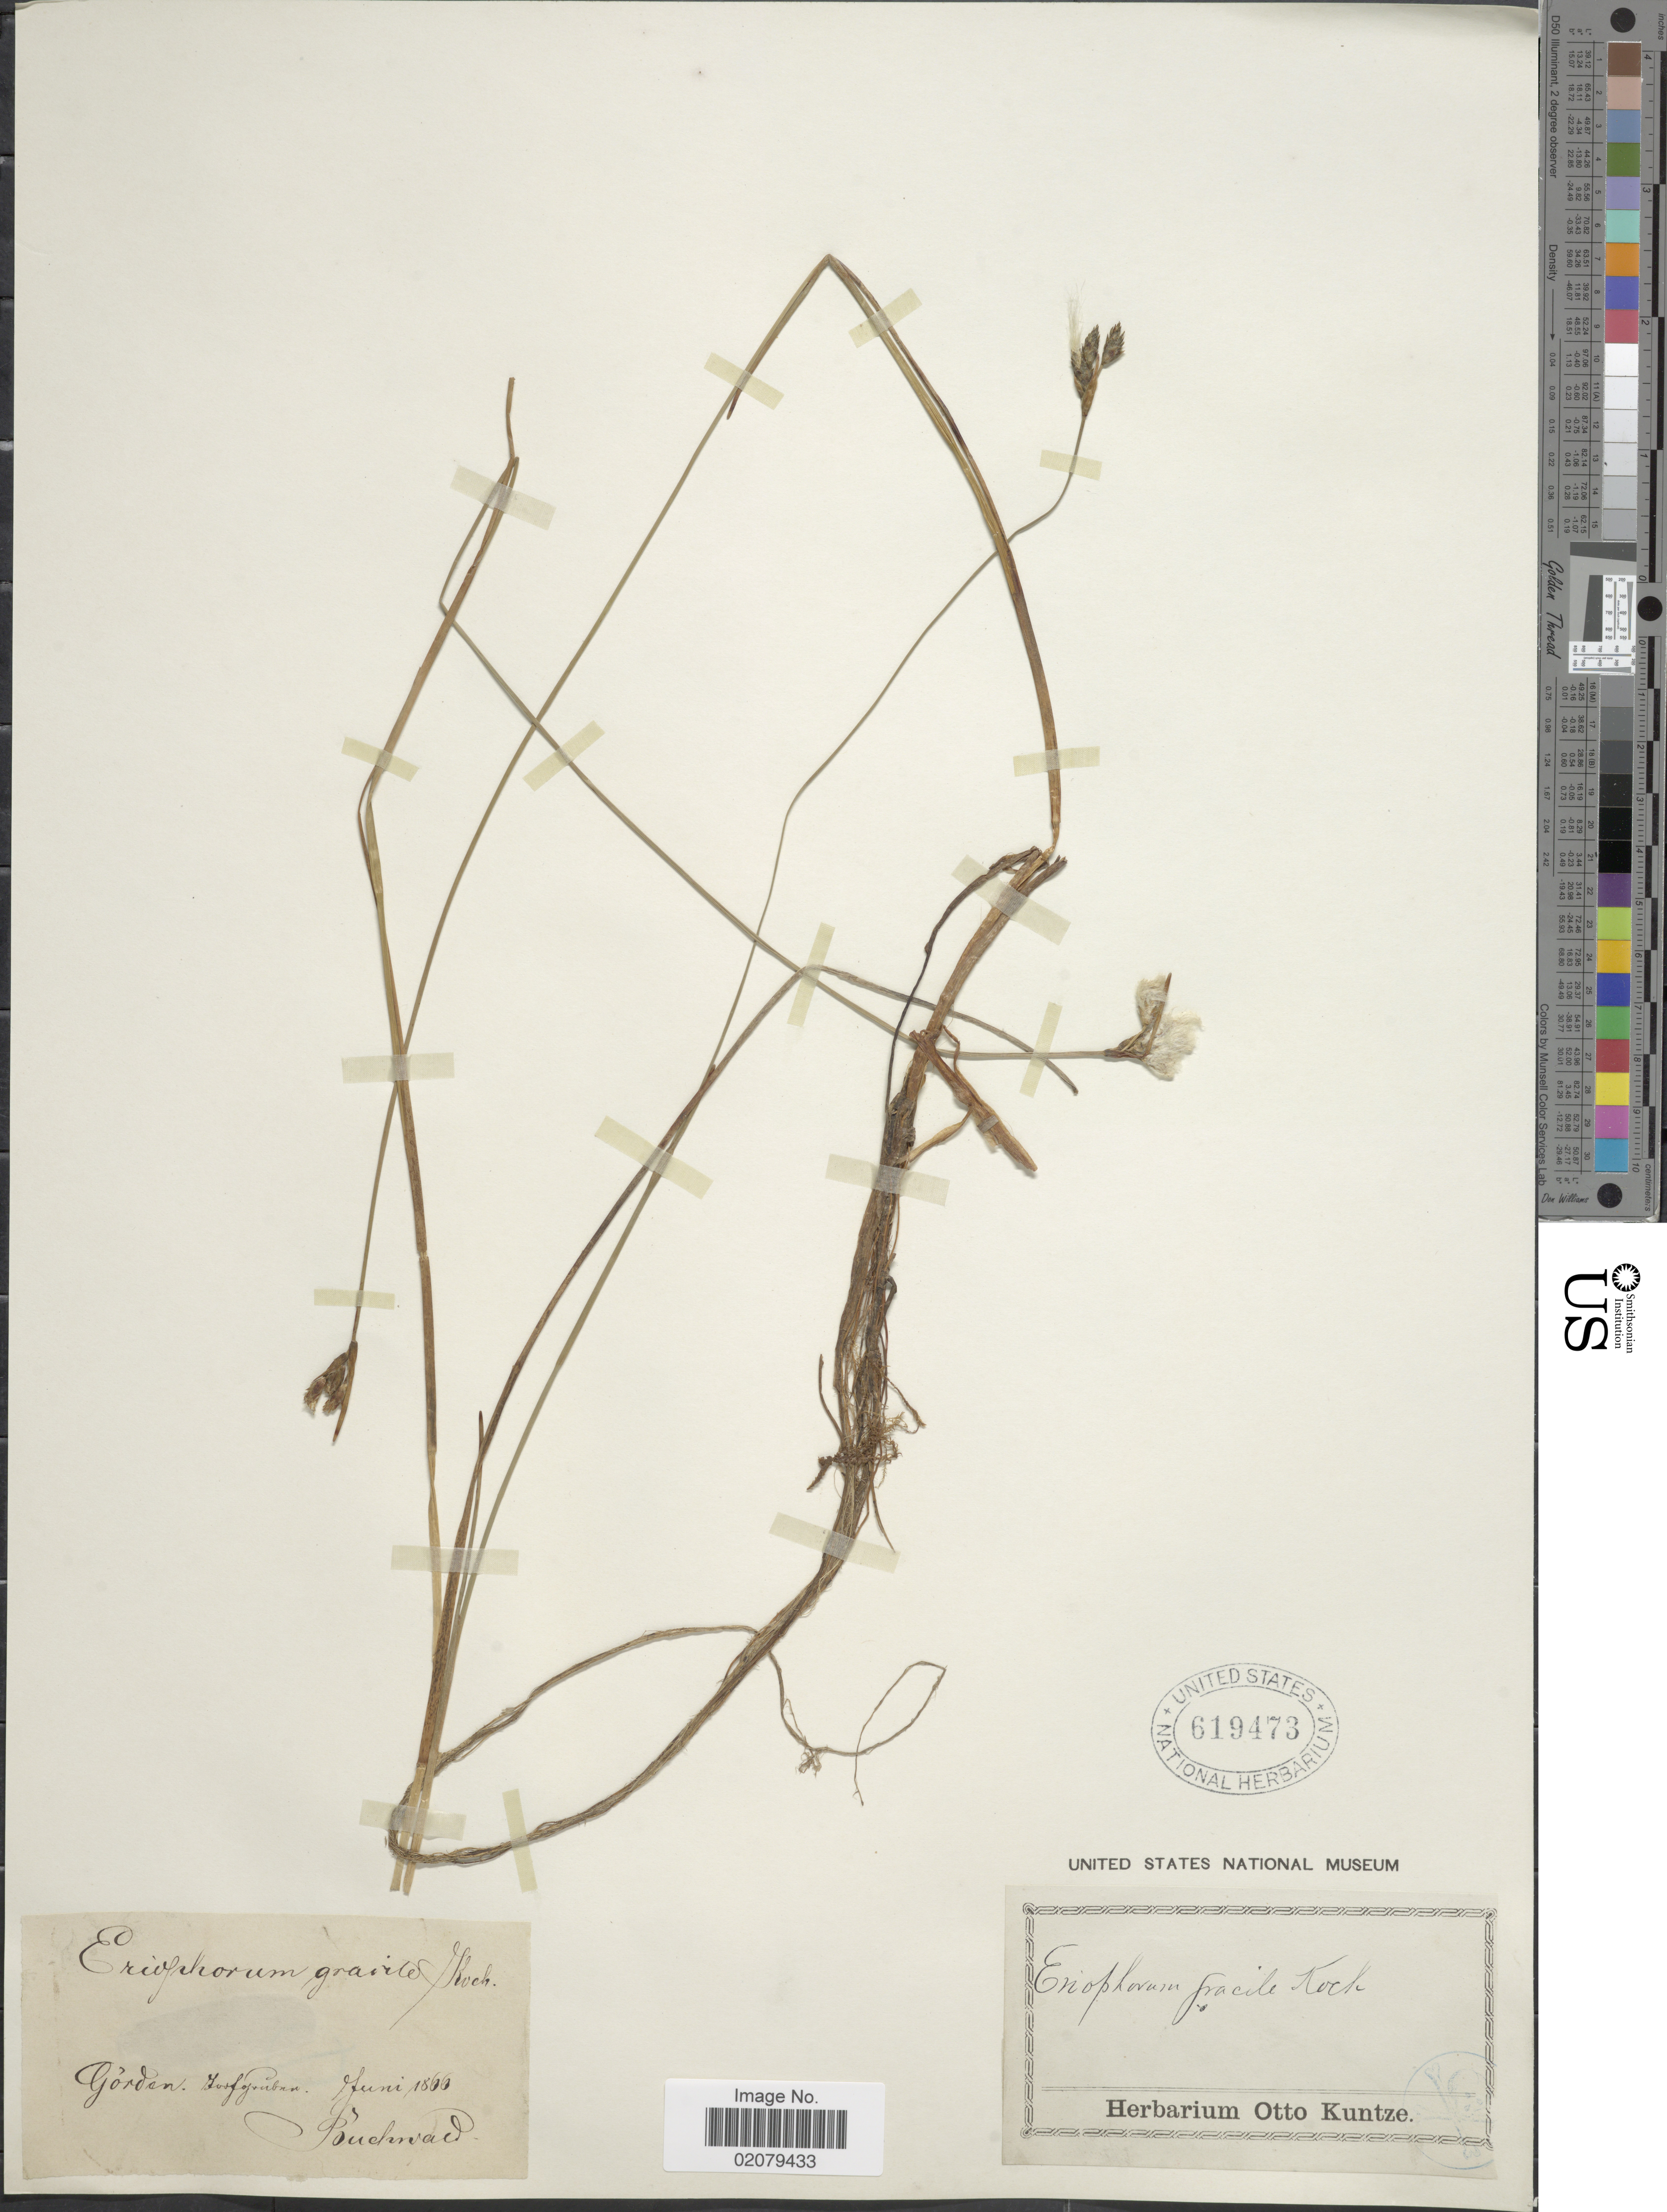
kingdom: Plantae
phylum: Tracheophyta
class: Liliopsida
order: Poales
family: Cyperaceae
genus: Eriophorum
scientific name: Eriophorum gracile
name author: W.D.J. Koch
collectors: ex Herb. O. Kuntze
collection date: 1866-06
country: Germany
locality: Gorden, Hofsjuden [interpreted]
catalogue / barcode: US 619473